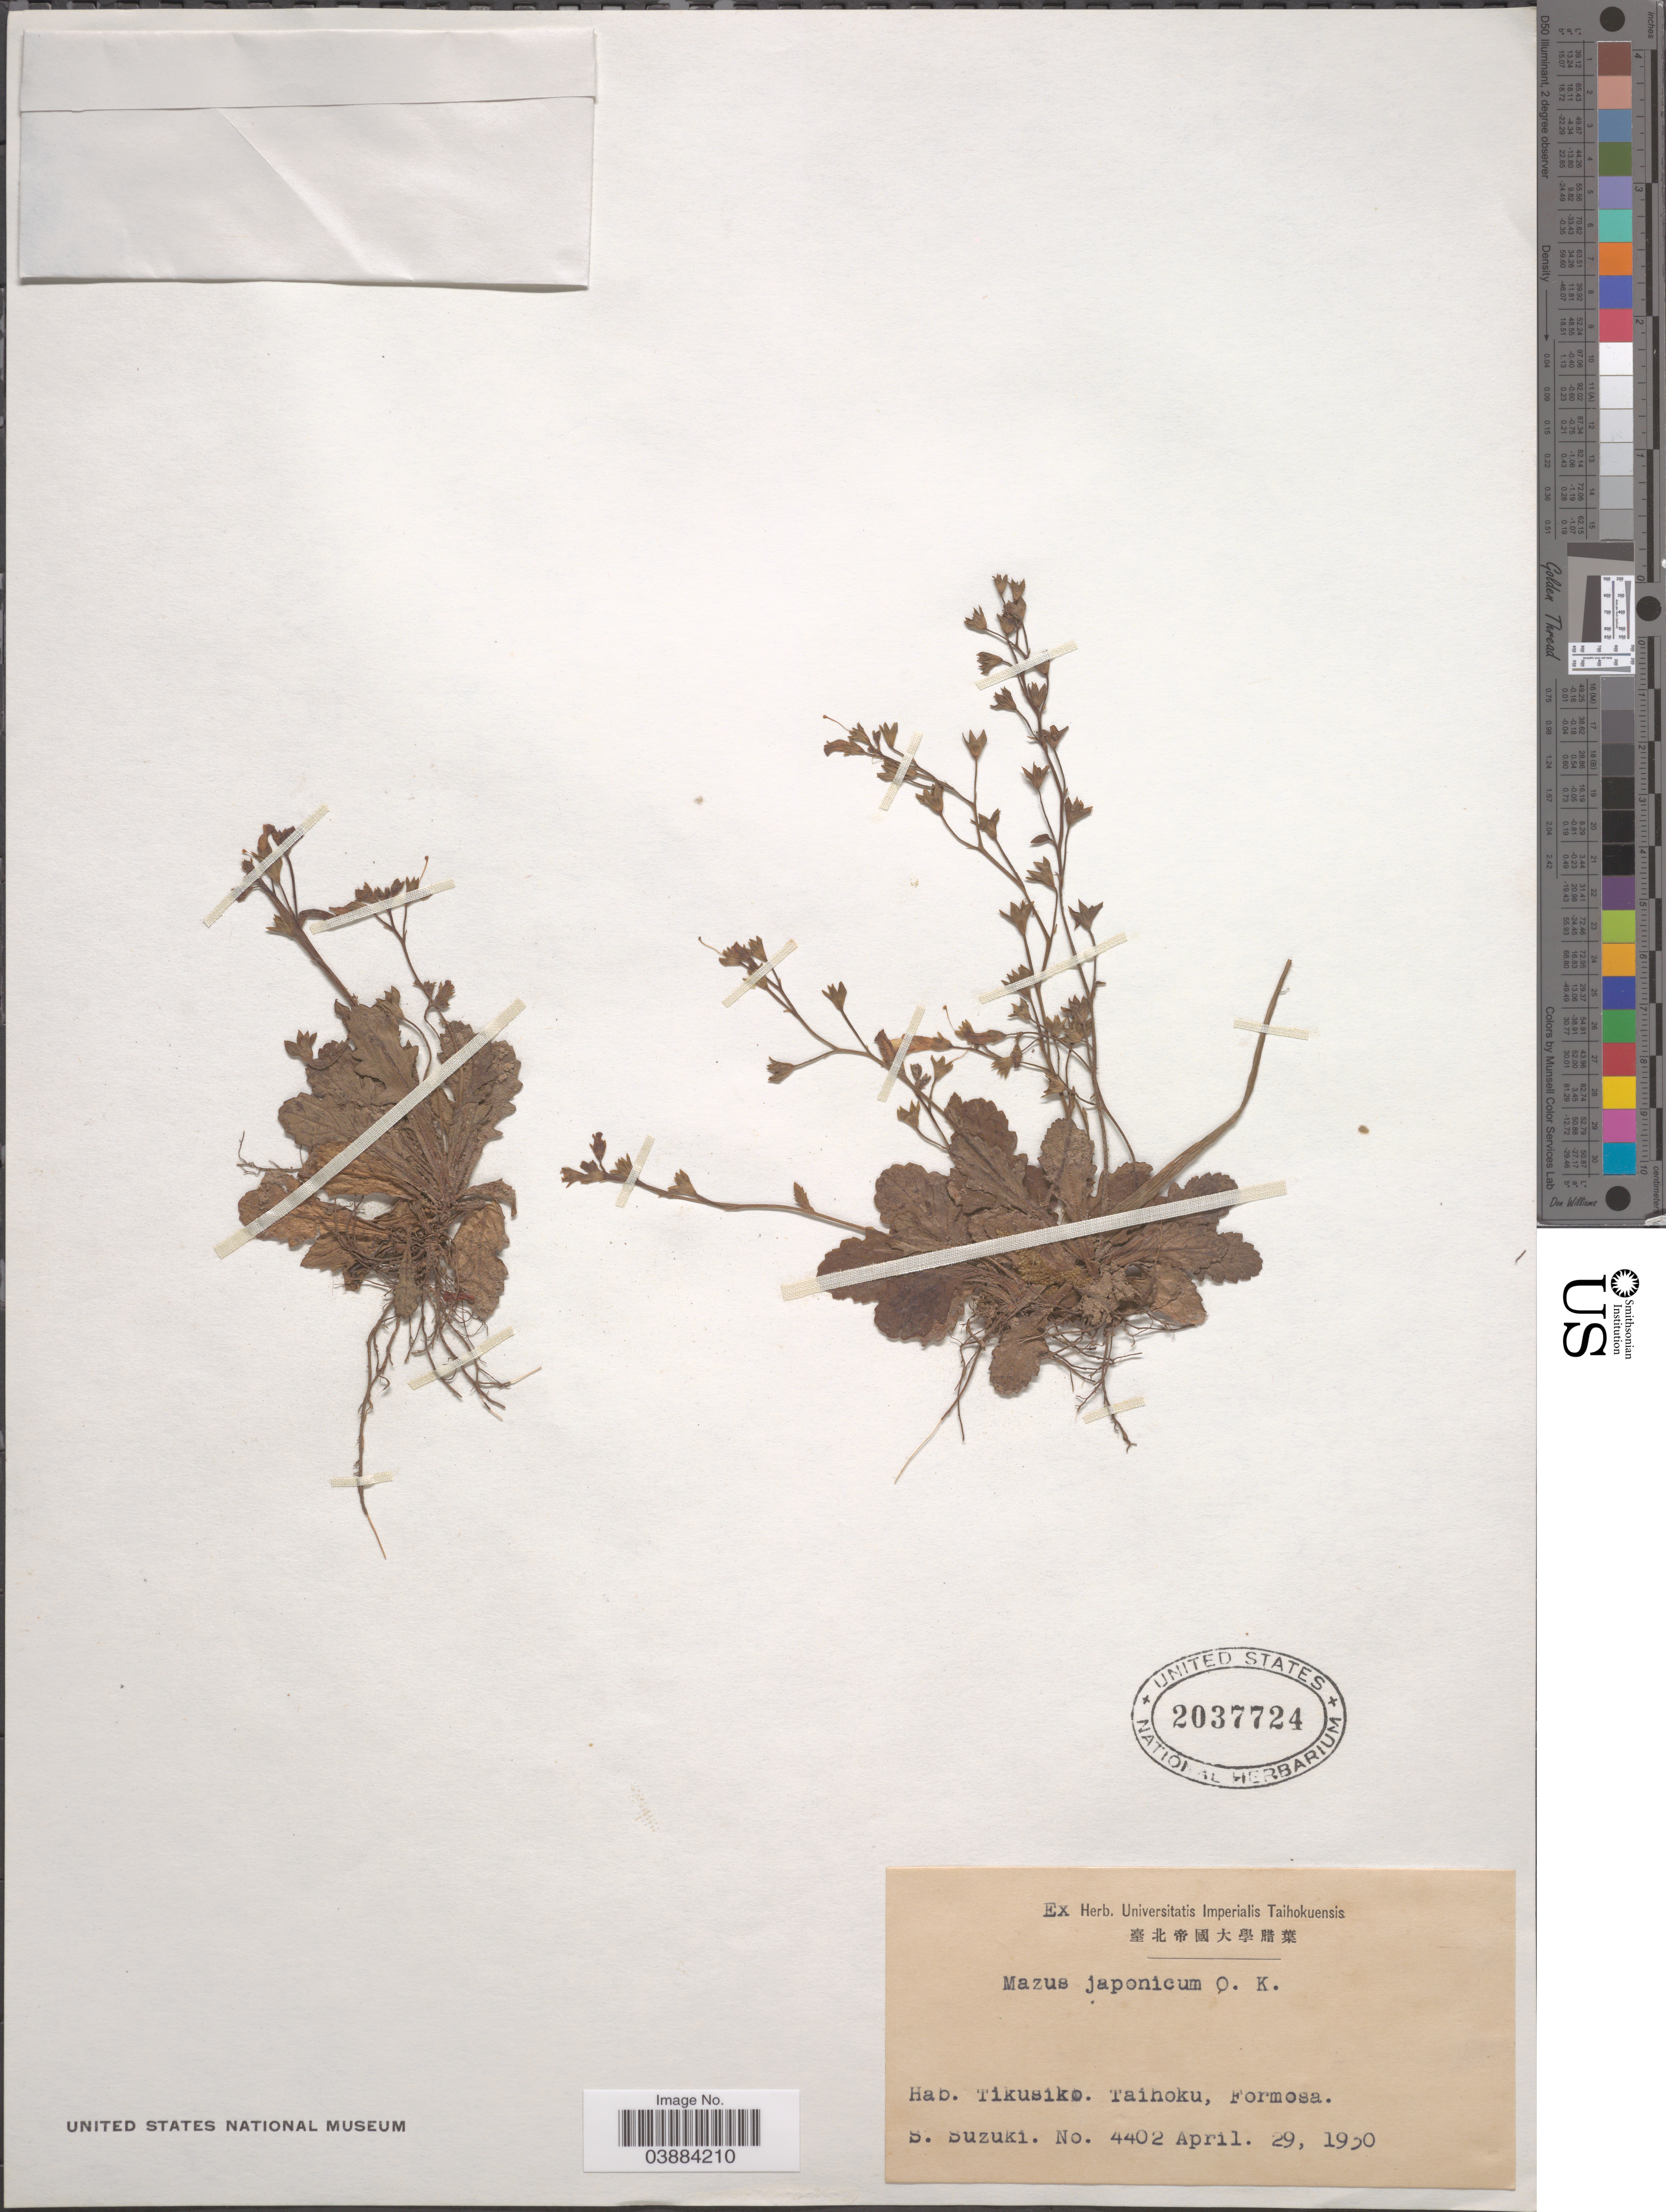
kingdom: Plantae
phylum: Tracheophyta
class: Magnoliopsida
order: Lamiales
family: Mazaceae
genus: Mazus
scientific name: Mazus pumilus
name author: (Burm. f.) Steenis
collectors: S. Suzuki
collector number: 4402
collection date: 1930-04-29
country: Taiwan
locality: Tikusiko. Taihoku, Formosa.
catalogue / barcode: US 2037724